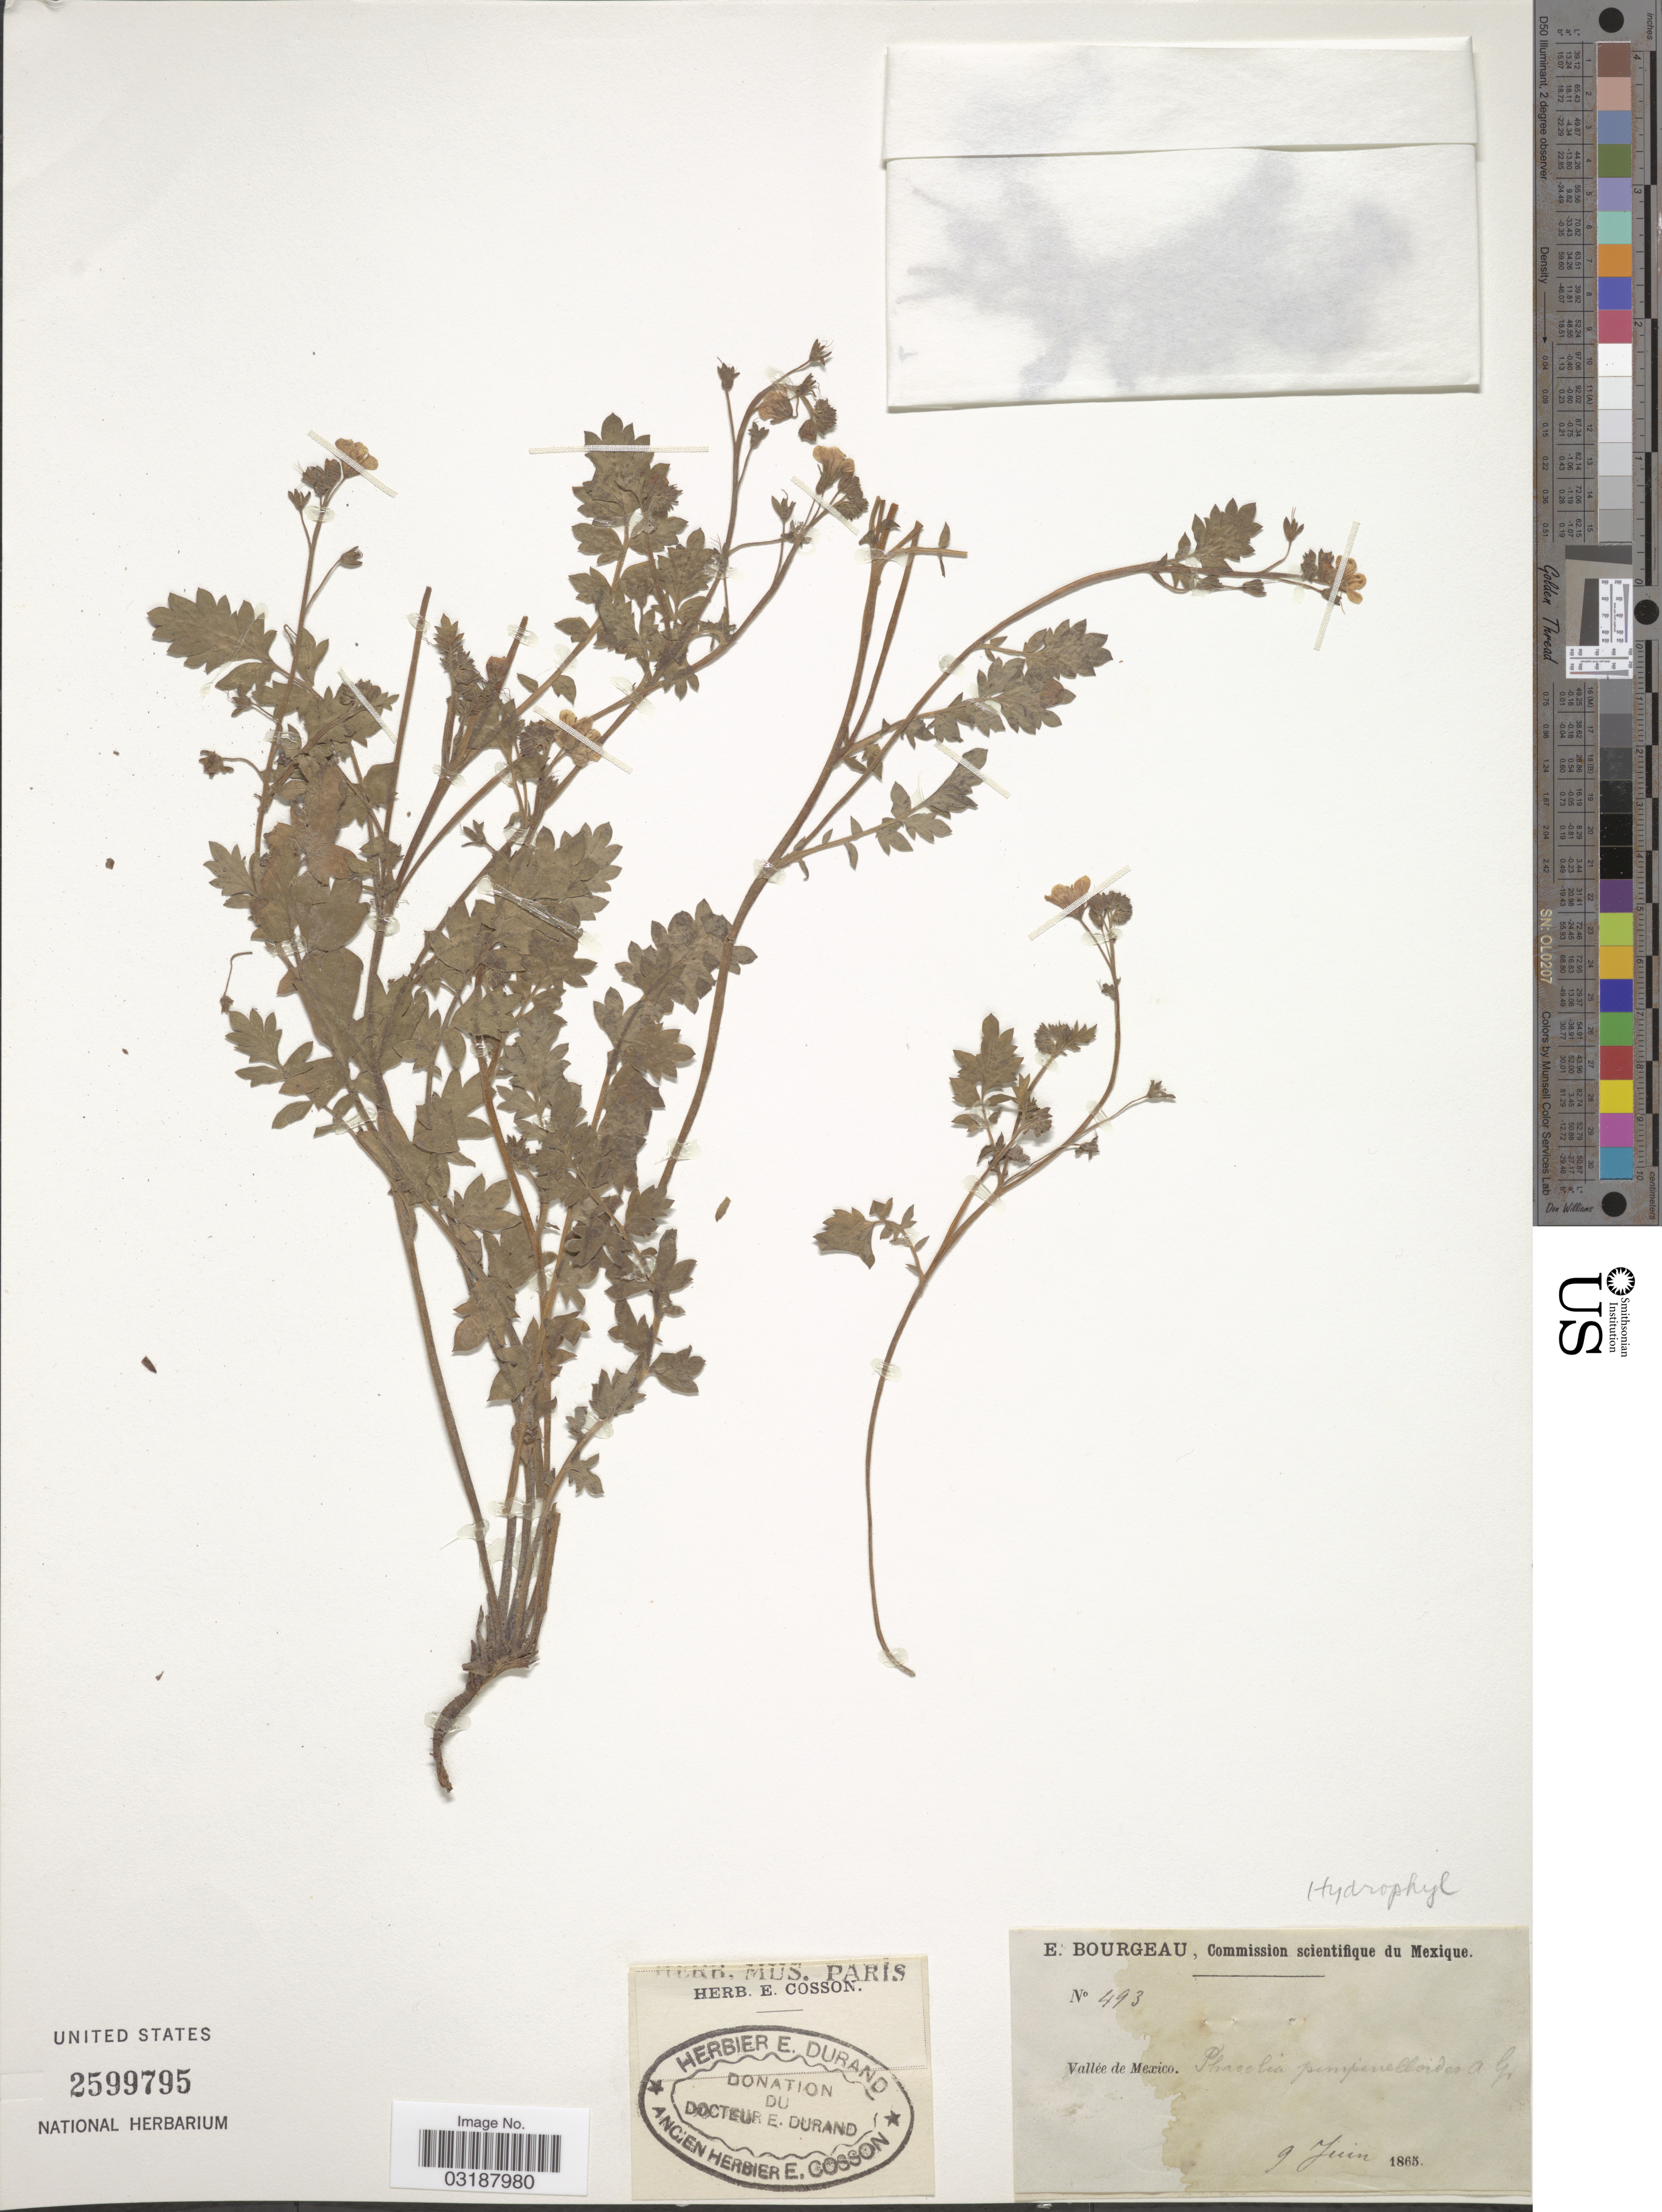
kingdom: Plantae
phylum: Tracheophyta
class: Magnoliopsida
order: Boraginales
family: Hydrophyllaceae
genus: Phacelia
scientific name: Phacelia pimpinelloides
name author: (Willd. ex Roem. & Schult.) A. Gray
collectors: E. Bourgeau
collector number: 493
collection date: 1865-06-09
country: Mexico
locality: Vallée de Mexico.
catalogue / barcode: US 2599795